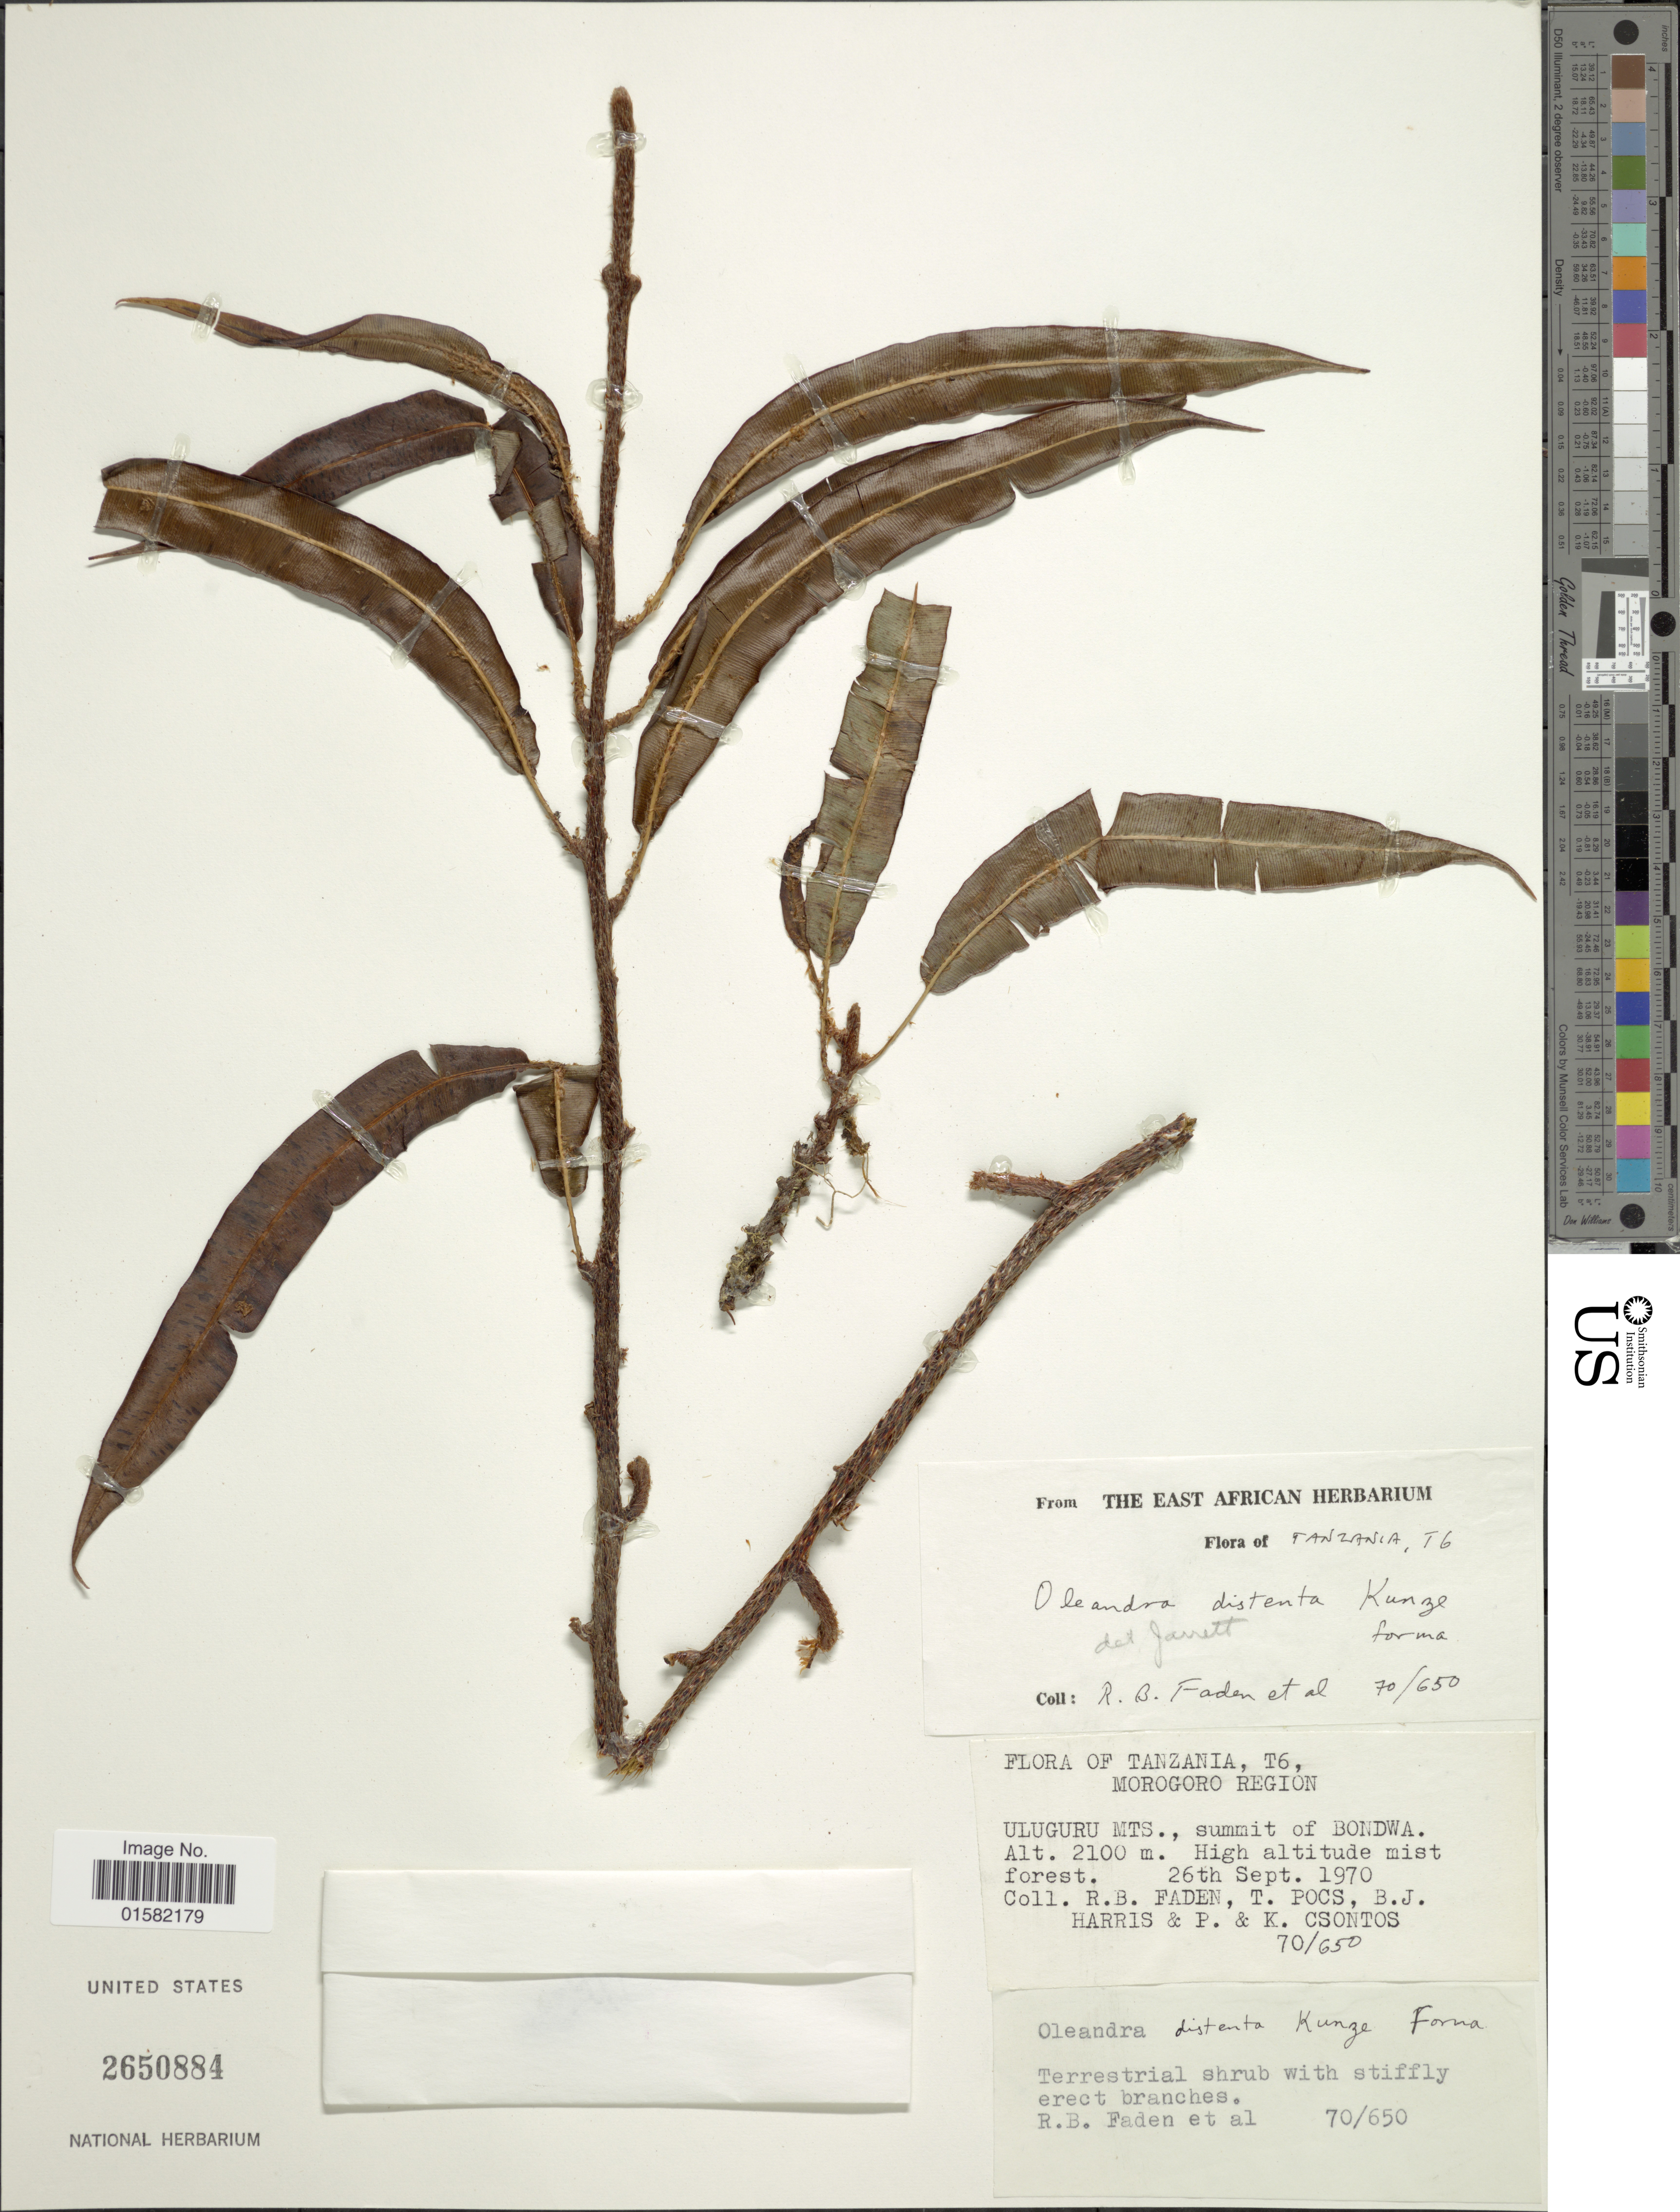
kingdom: Plantae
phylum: Tracheophyta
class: Polypodiopsida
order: Polypodiales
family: Oleandraceae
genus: Oleandra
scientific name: Oleandra ejurana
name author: C.D. Adams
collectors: R. B. Faden, T. Pocs, B. J. Harris, P. Csontos & K. Csontos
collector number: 70/650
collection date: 1970-09-26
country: Tanzania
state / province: Morogoro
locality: Tanzania, T6, Morogoro Region, Uluguru Mts., summit of Bondwa.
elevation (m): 2100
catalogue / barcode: US 2650884